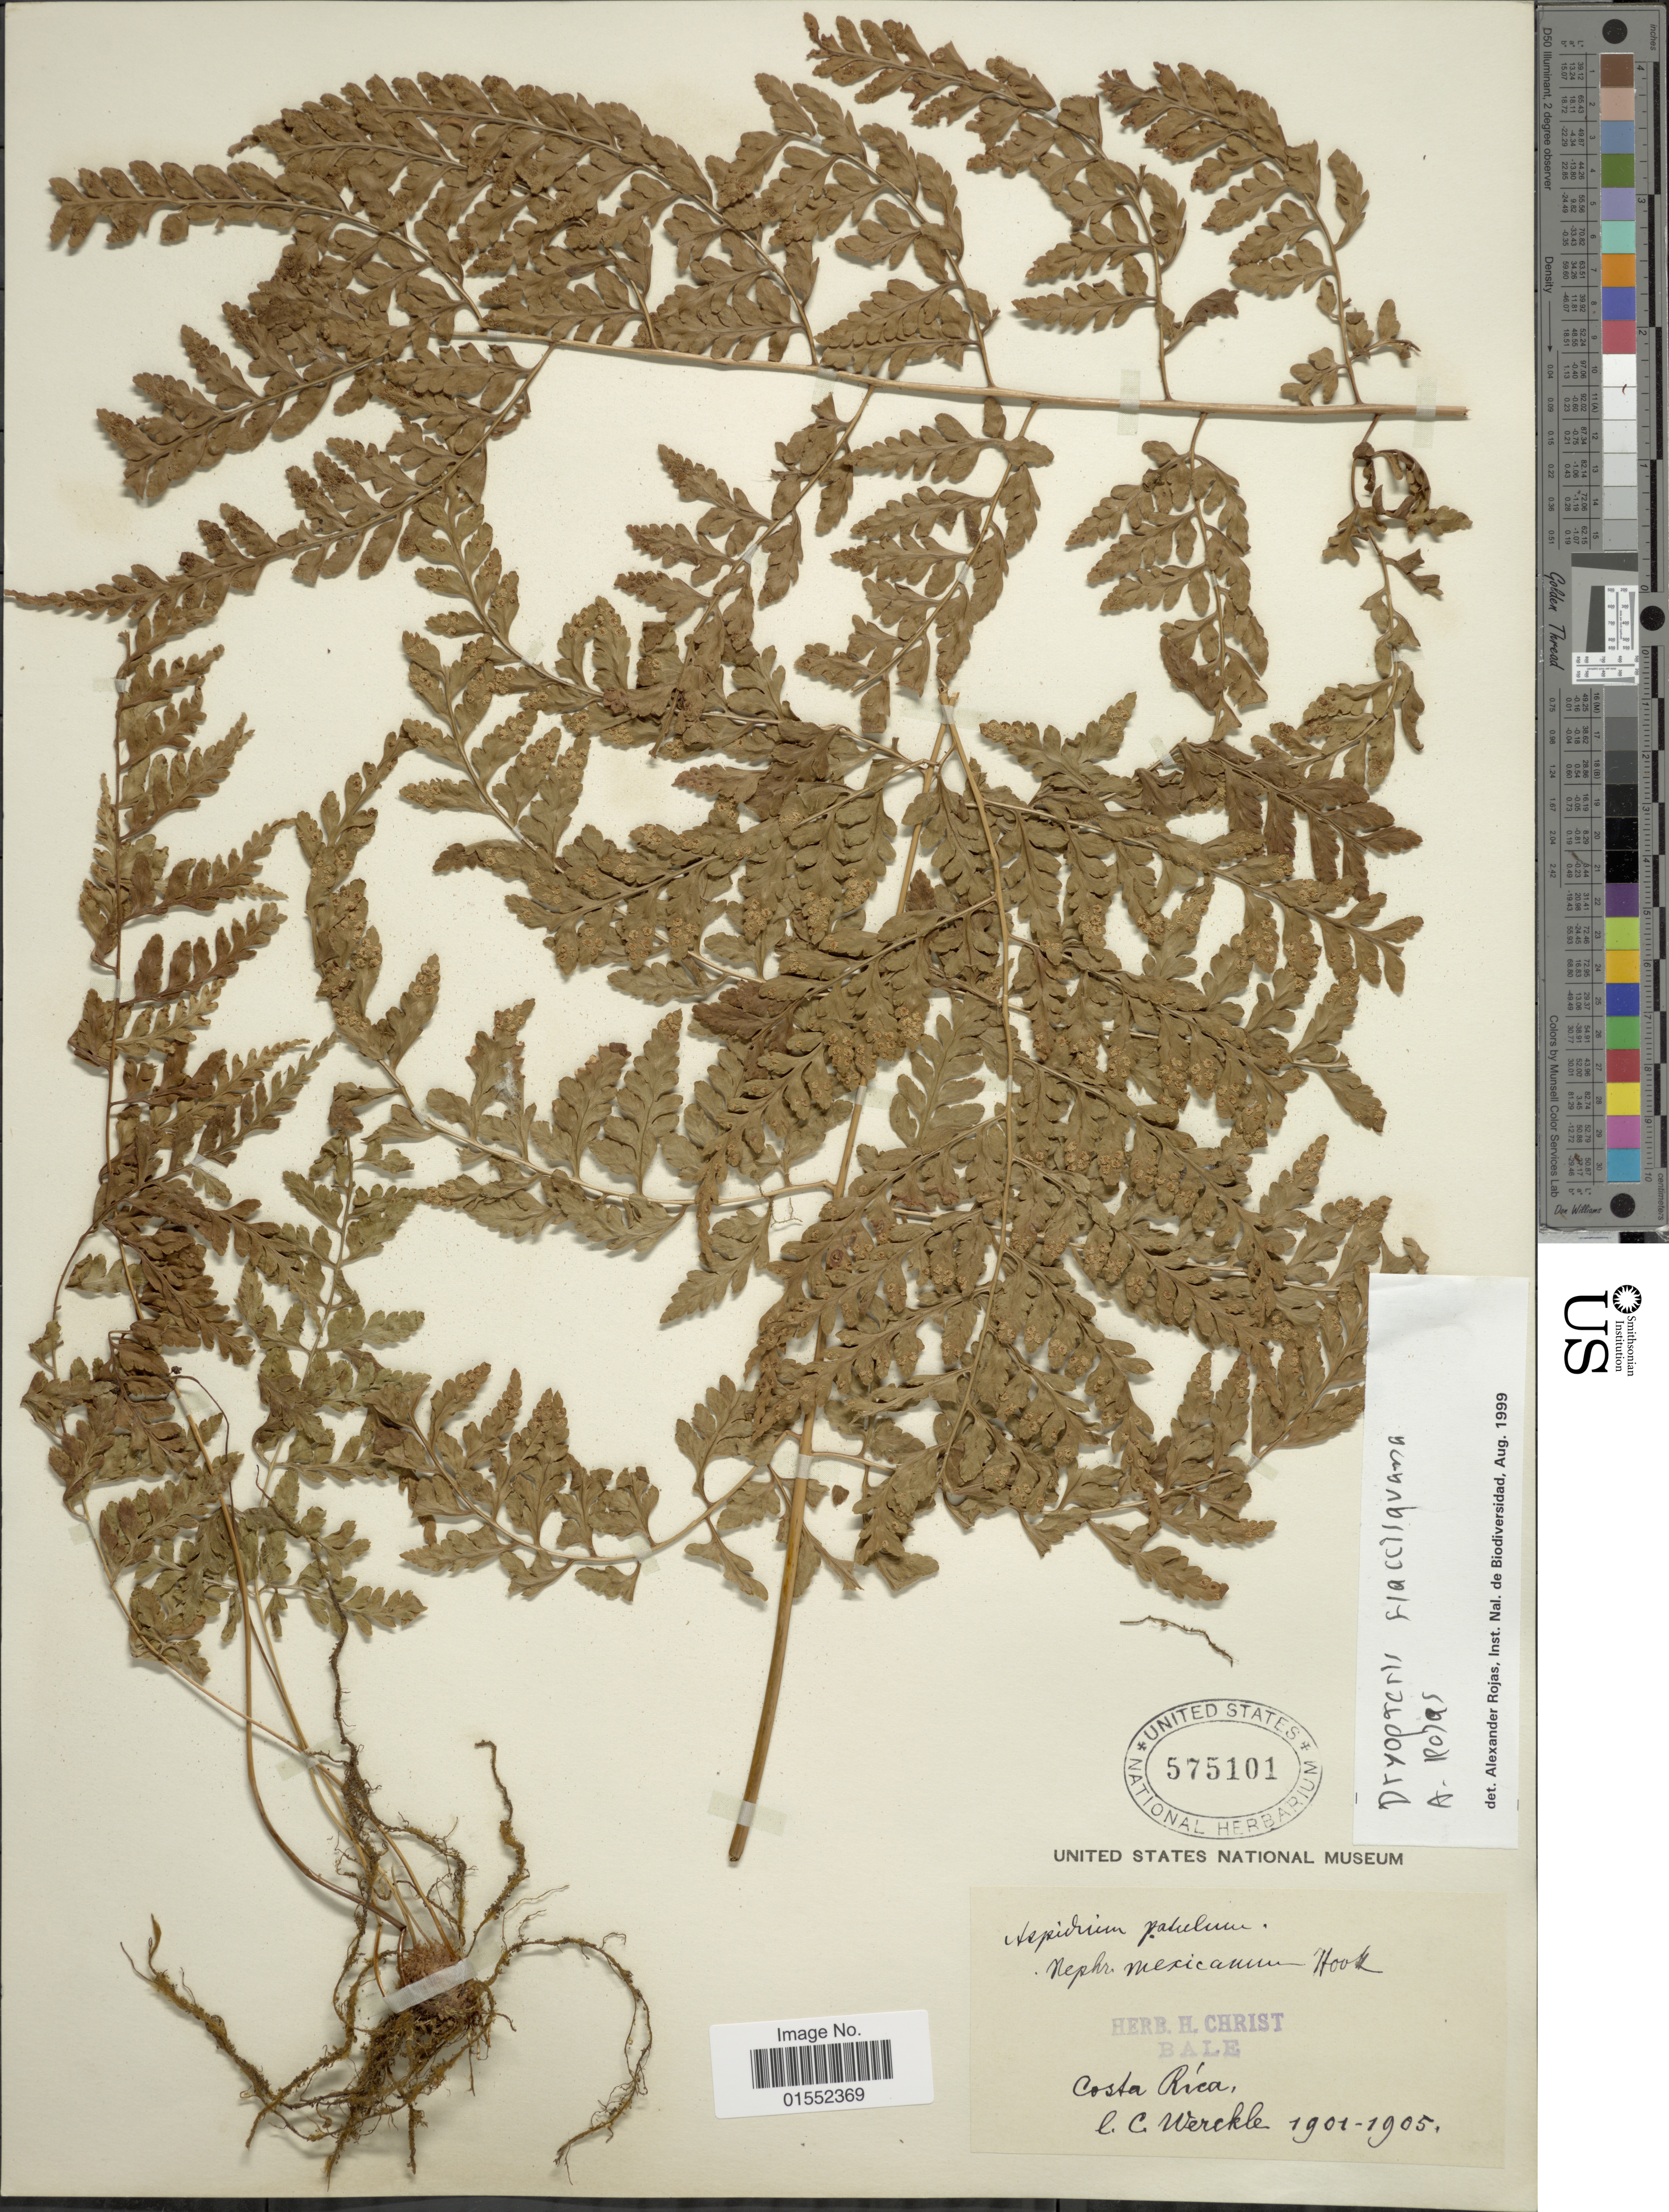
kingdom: Plantae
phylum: Tracheophyta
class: Polypodiopsida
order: Polypodiales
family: Dryopteridaceae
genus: Dryopteris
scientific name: Dryopteris flaccisquama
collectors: C. C Wercklé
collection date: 1901/1905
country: Costa Rica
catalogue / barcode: US 575101